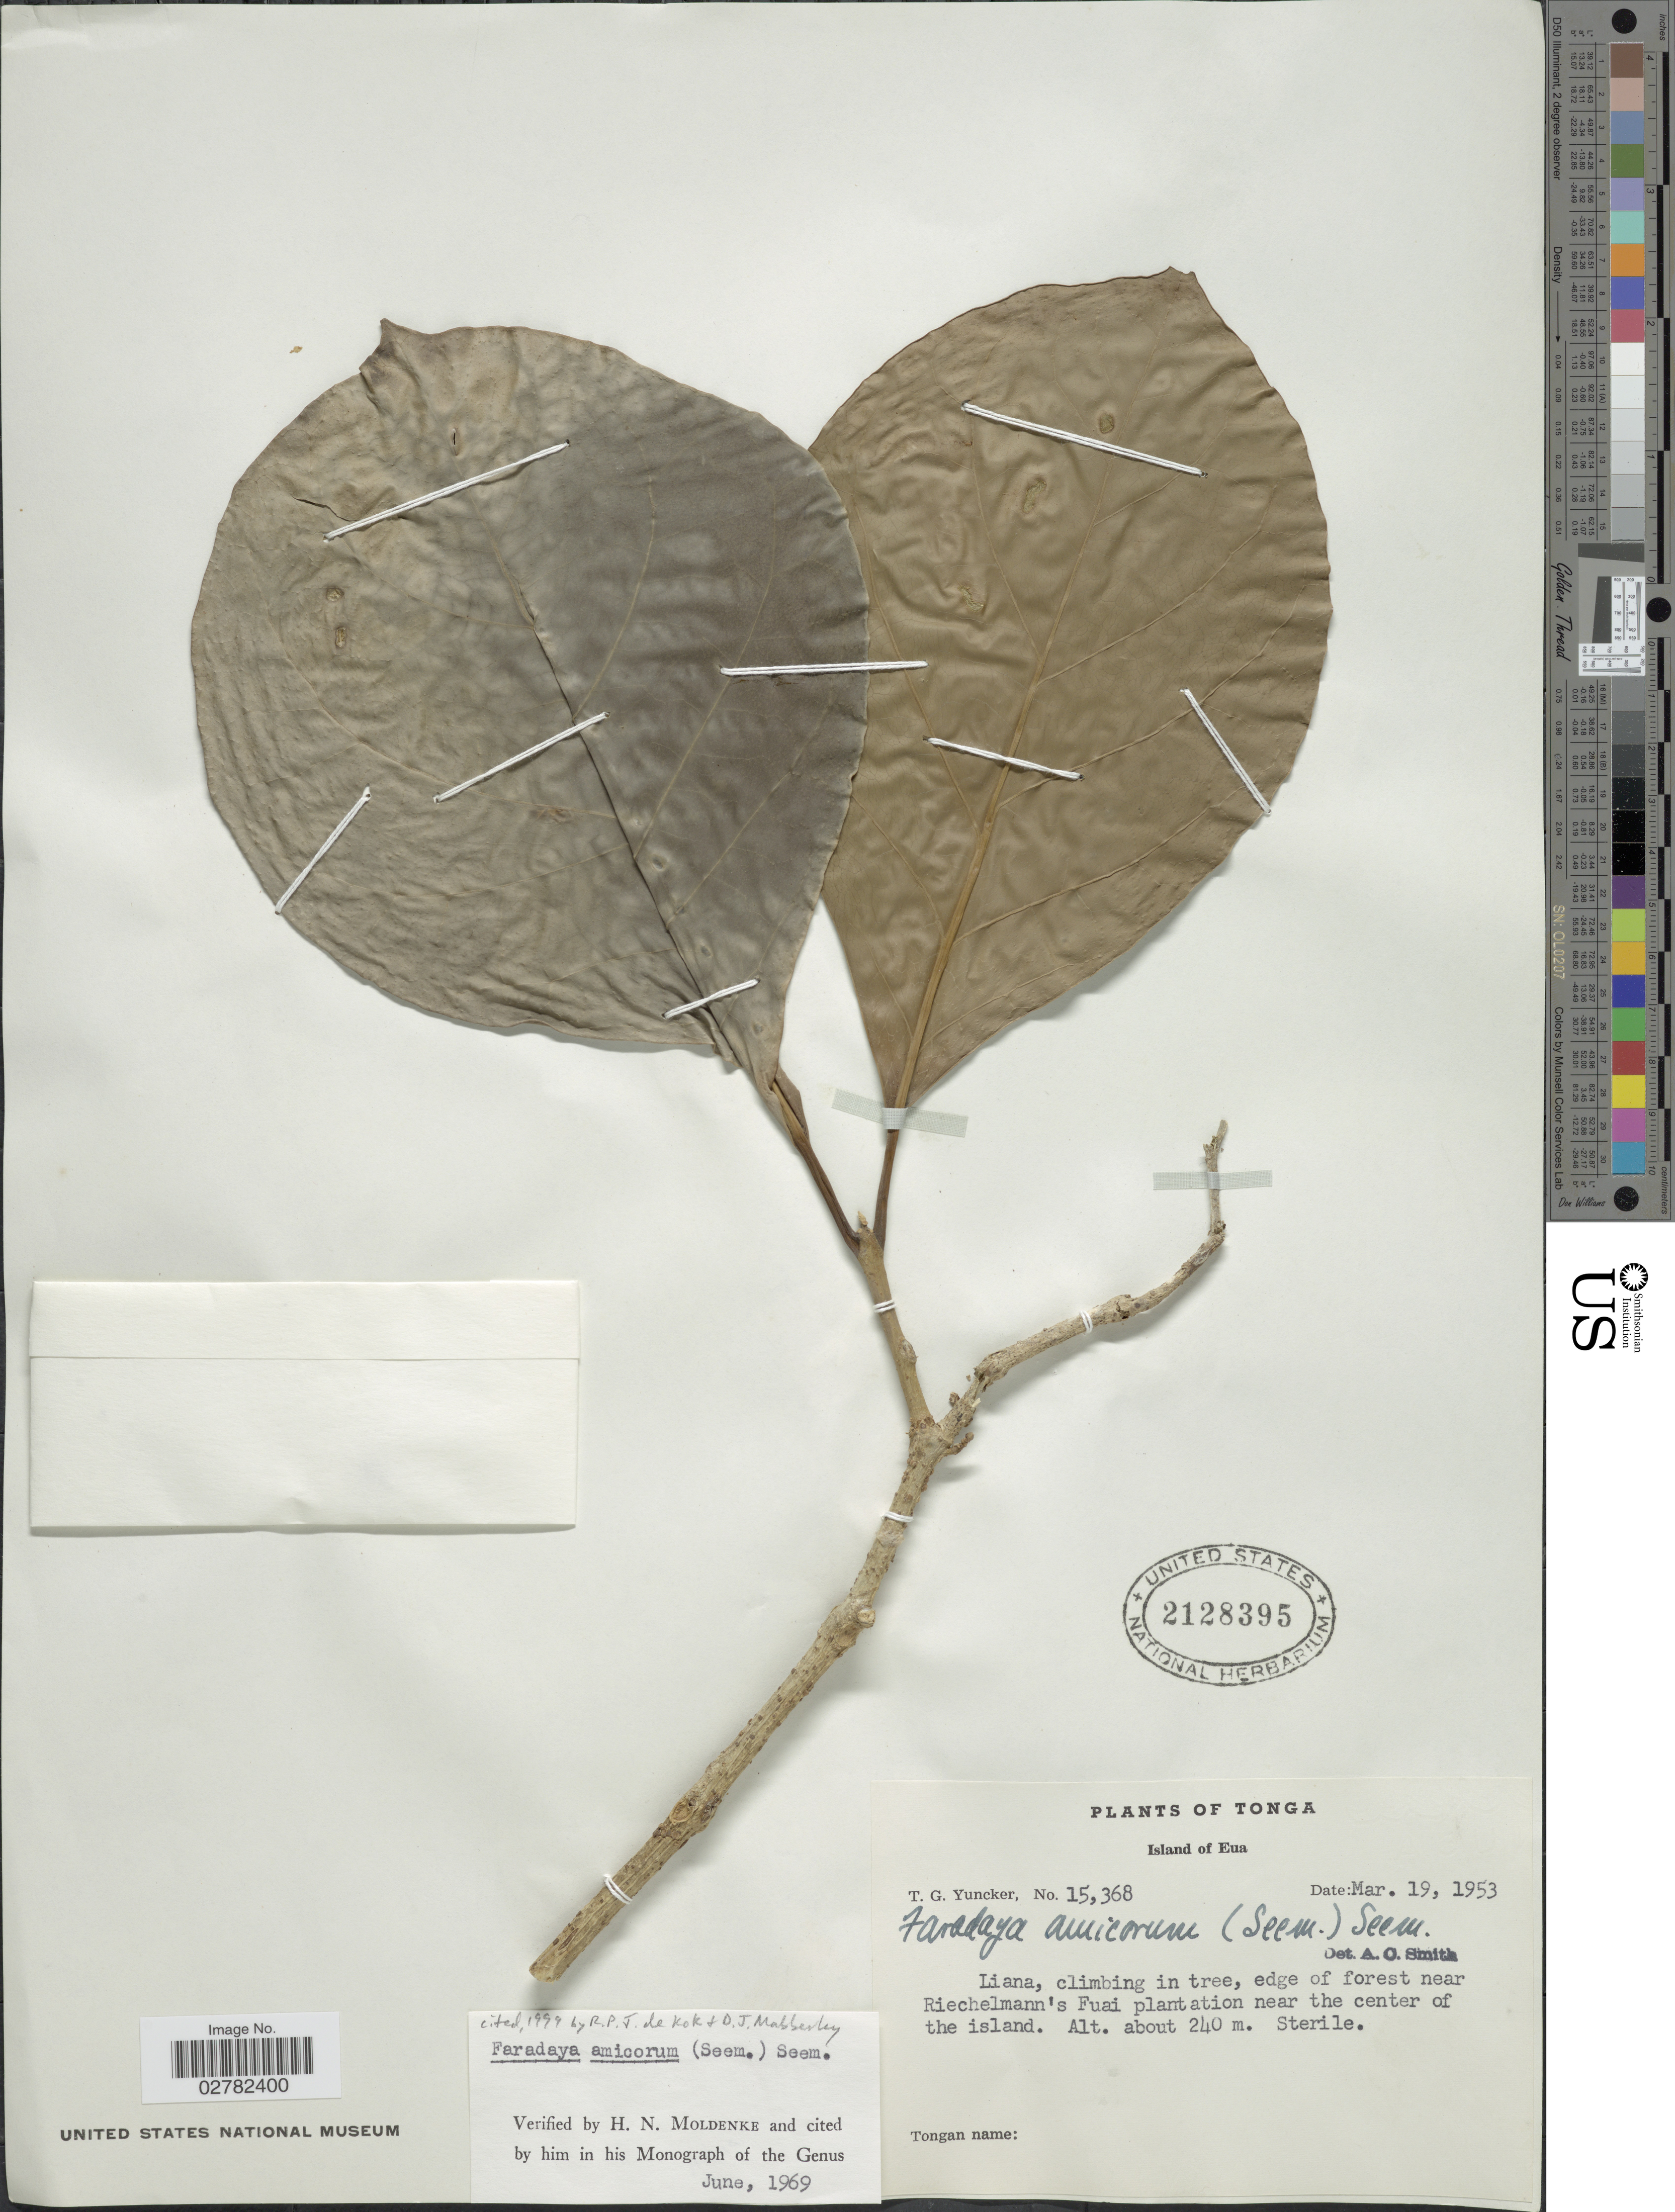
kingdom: Plantae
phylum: Tracheophyta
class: Magnoliopsida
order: Lamiales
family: Lamiaceae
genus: Faradaya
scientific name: Faradaya amicorum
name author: (Seem.) Seem.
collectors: T. G. Yuncker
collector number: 15368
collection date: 1953-03-19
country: Tonga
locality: Island of Eua, Liana, climbing in tree, edge of forest near Riechelmann's Fuai plantation near the center of the island.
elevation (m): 240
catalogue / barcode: US 2128395